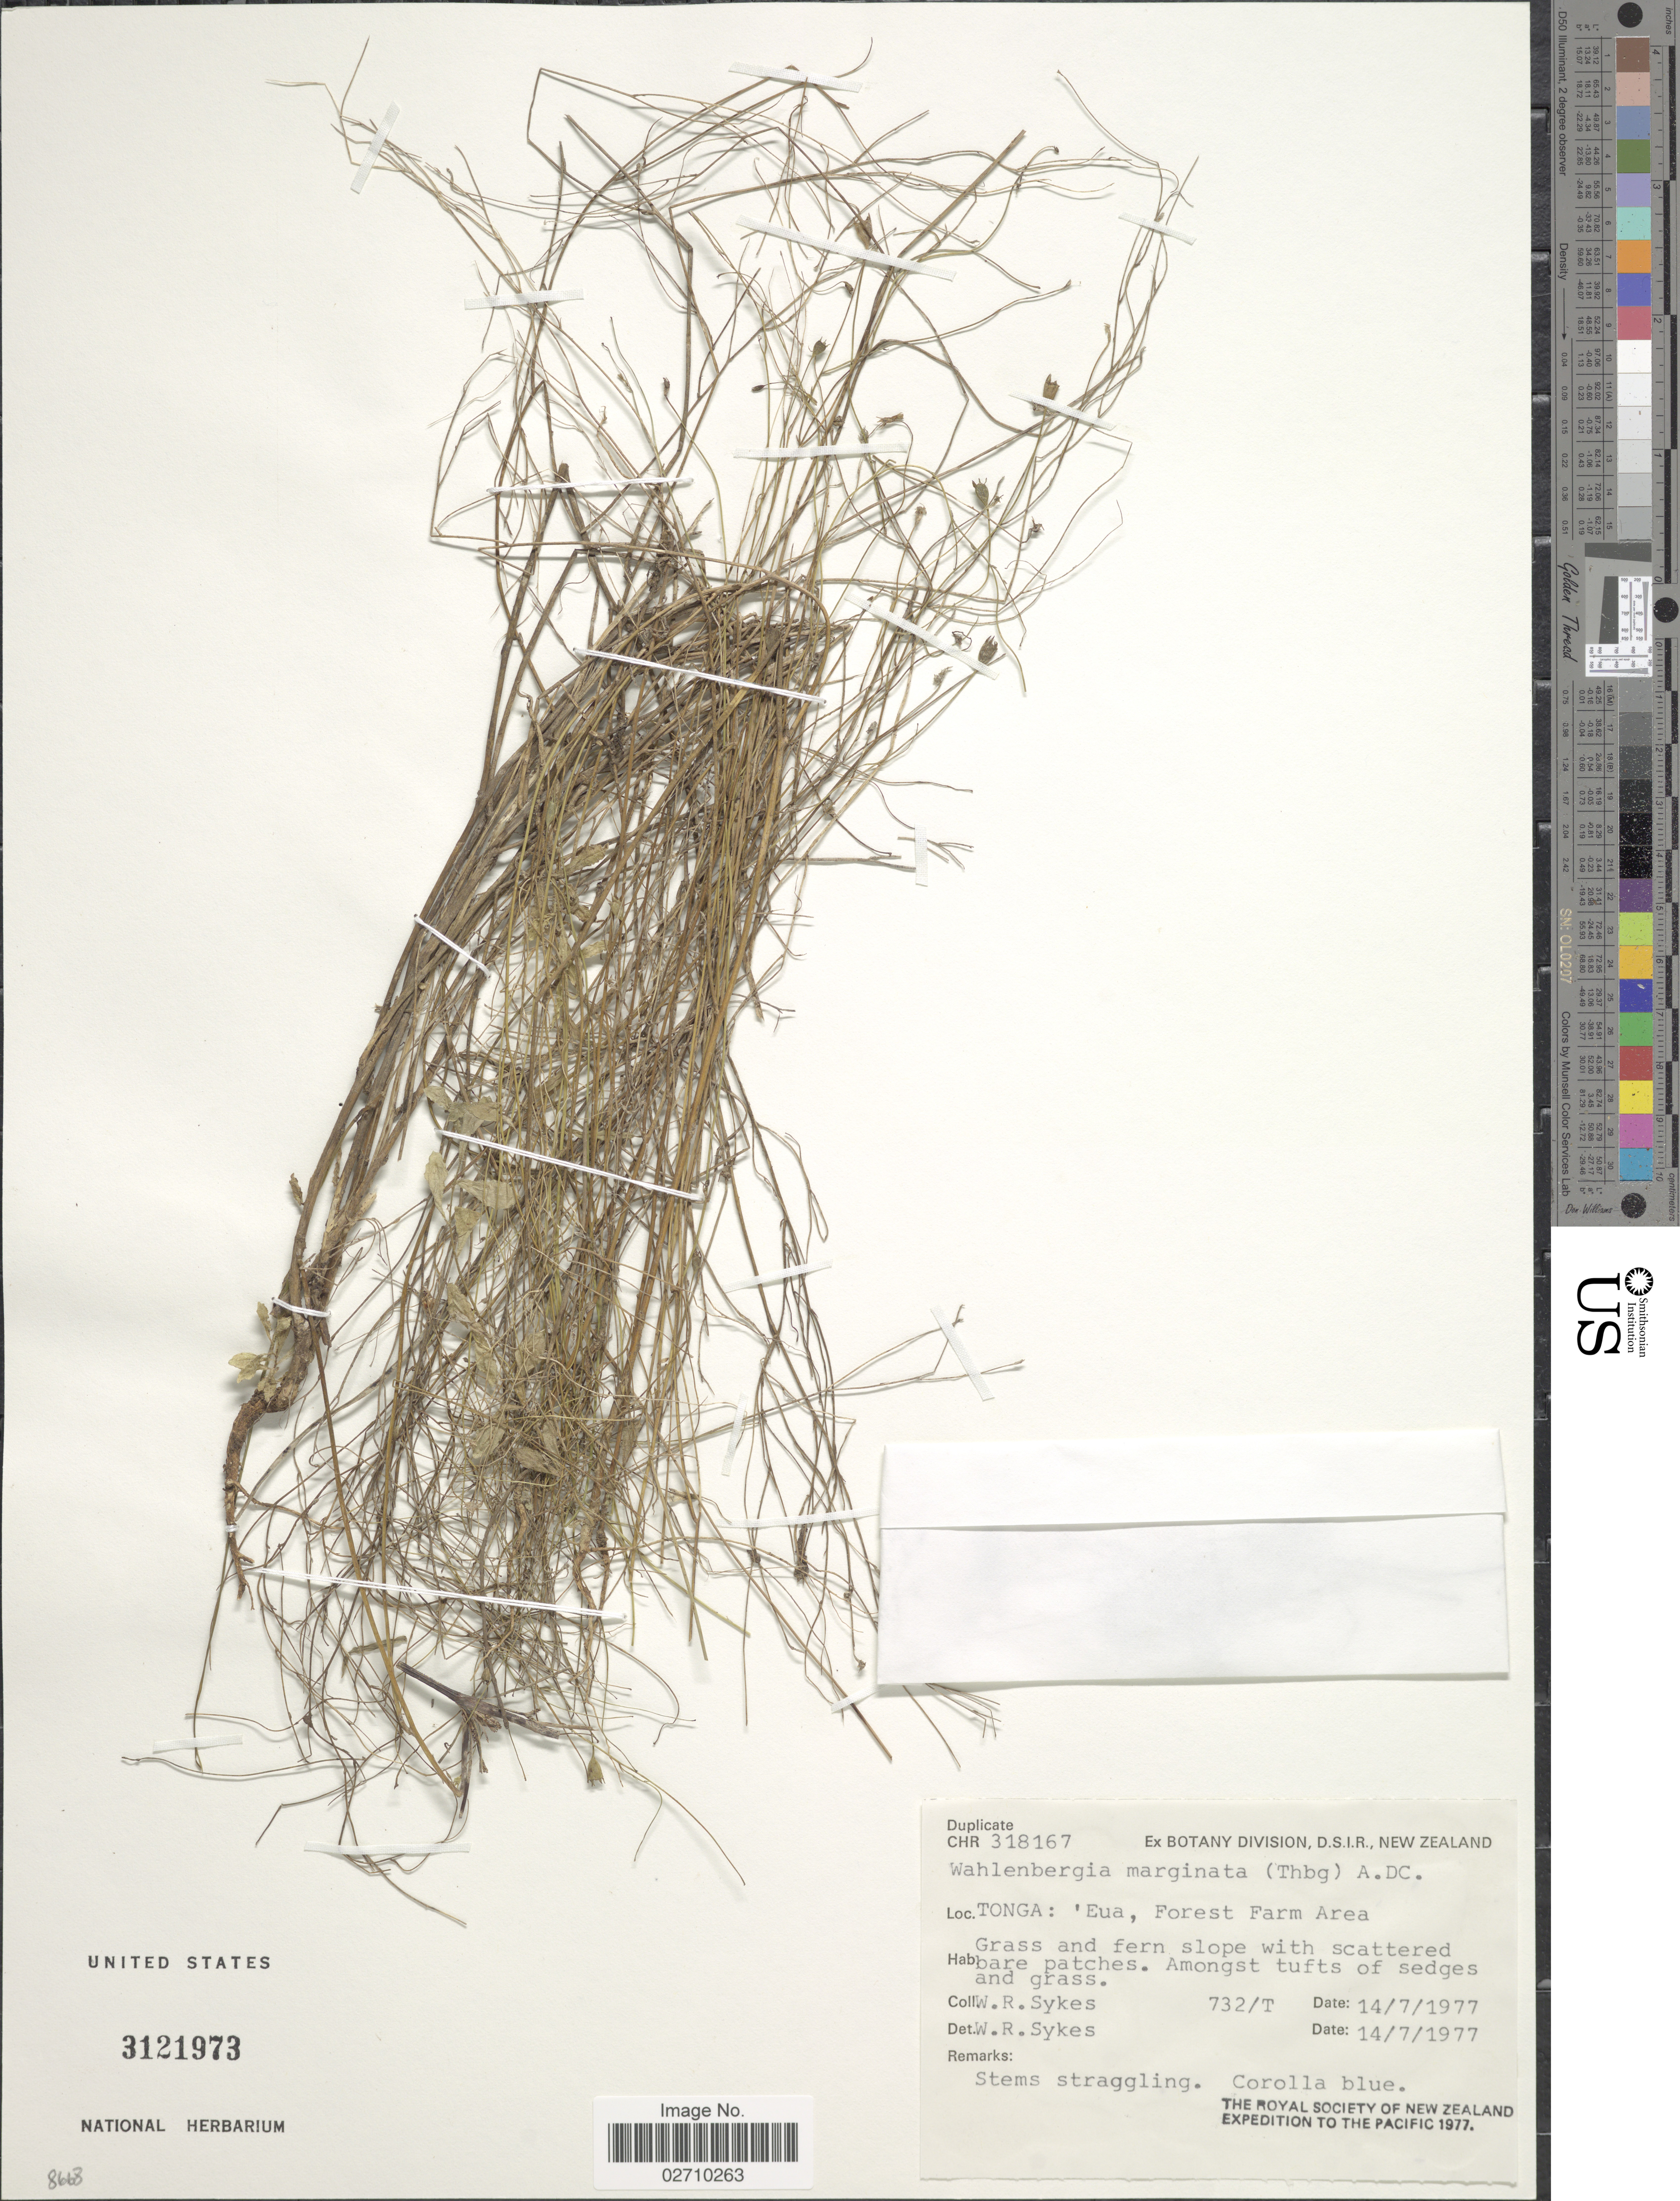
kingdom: Plantae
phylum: Tracheophyta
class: Magnoliopsida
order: Asterales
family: Campanulaceae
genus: Wahlenbergia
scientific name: Wahlenbergia marginata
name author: (Thunb.) A. DC.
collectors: W. R. Sykes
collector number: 732/T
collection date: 1977-07-14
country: Tonga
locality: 'Eua, Forest Farm Area.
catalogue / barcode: US 3121973